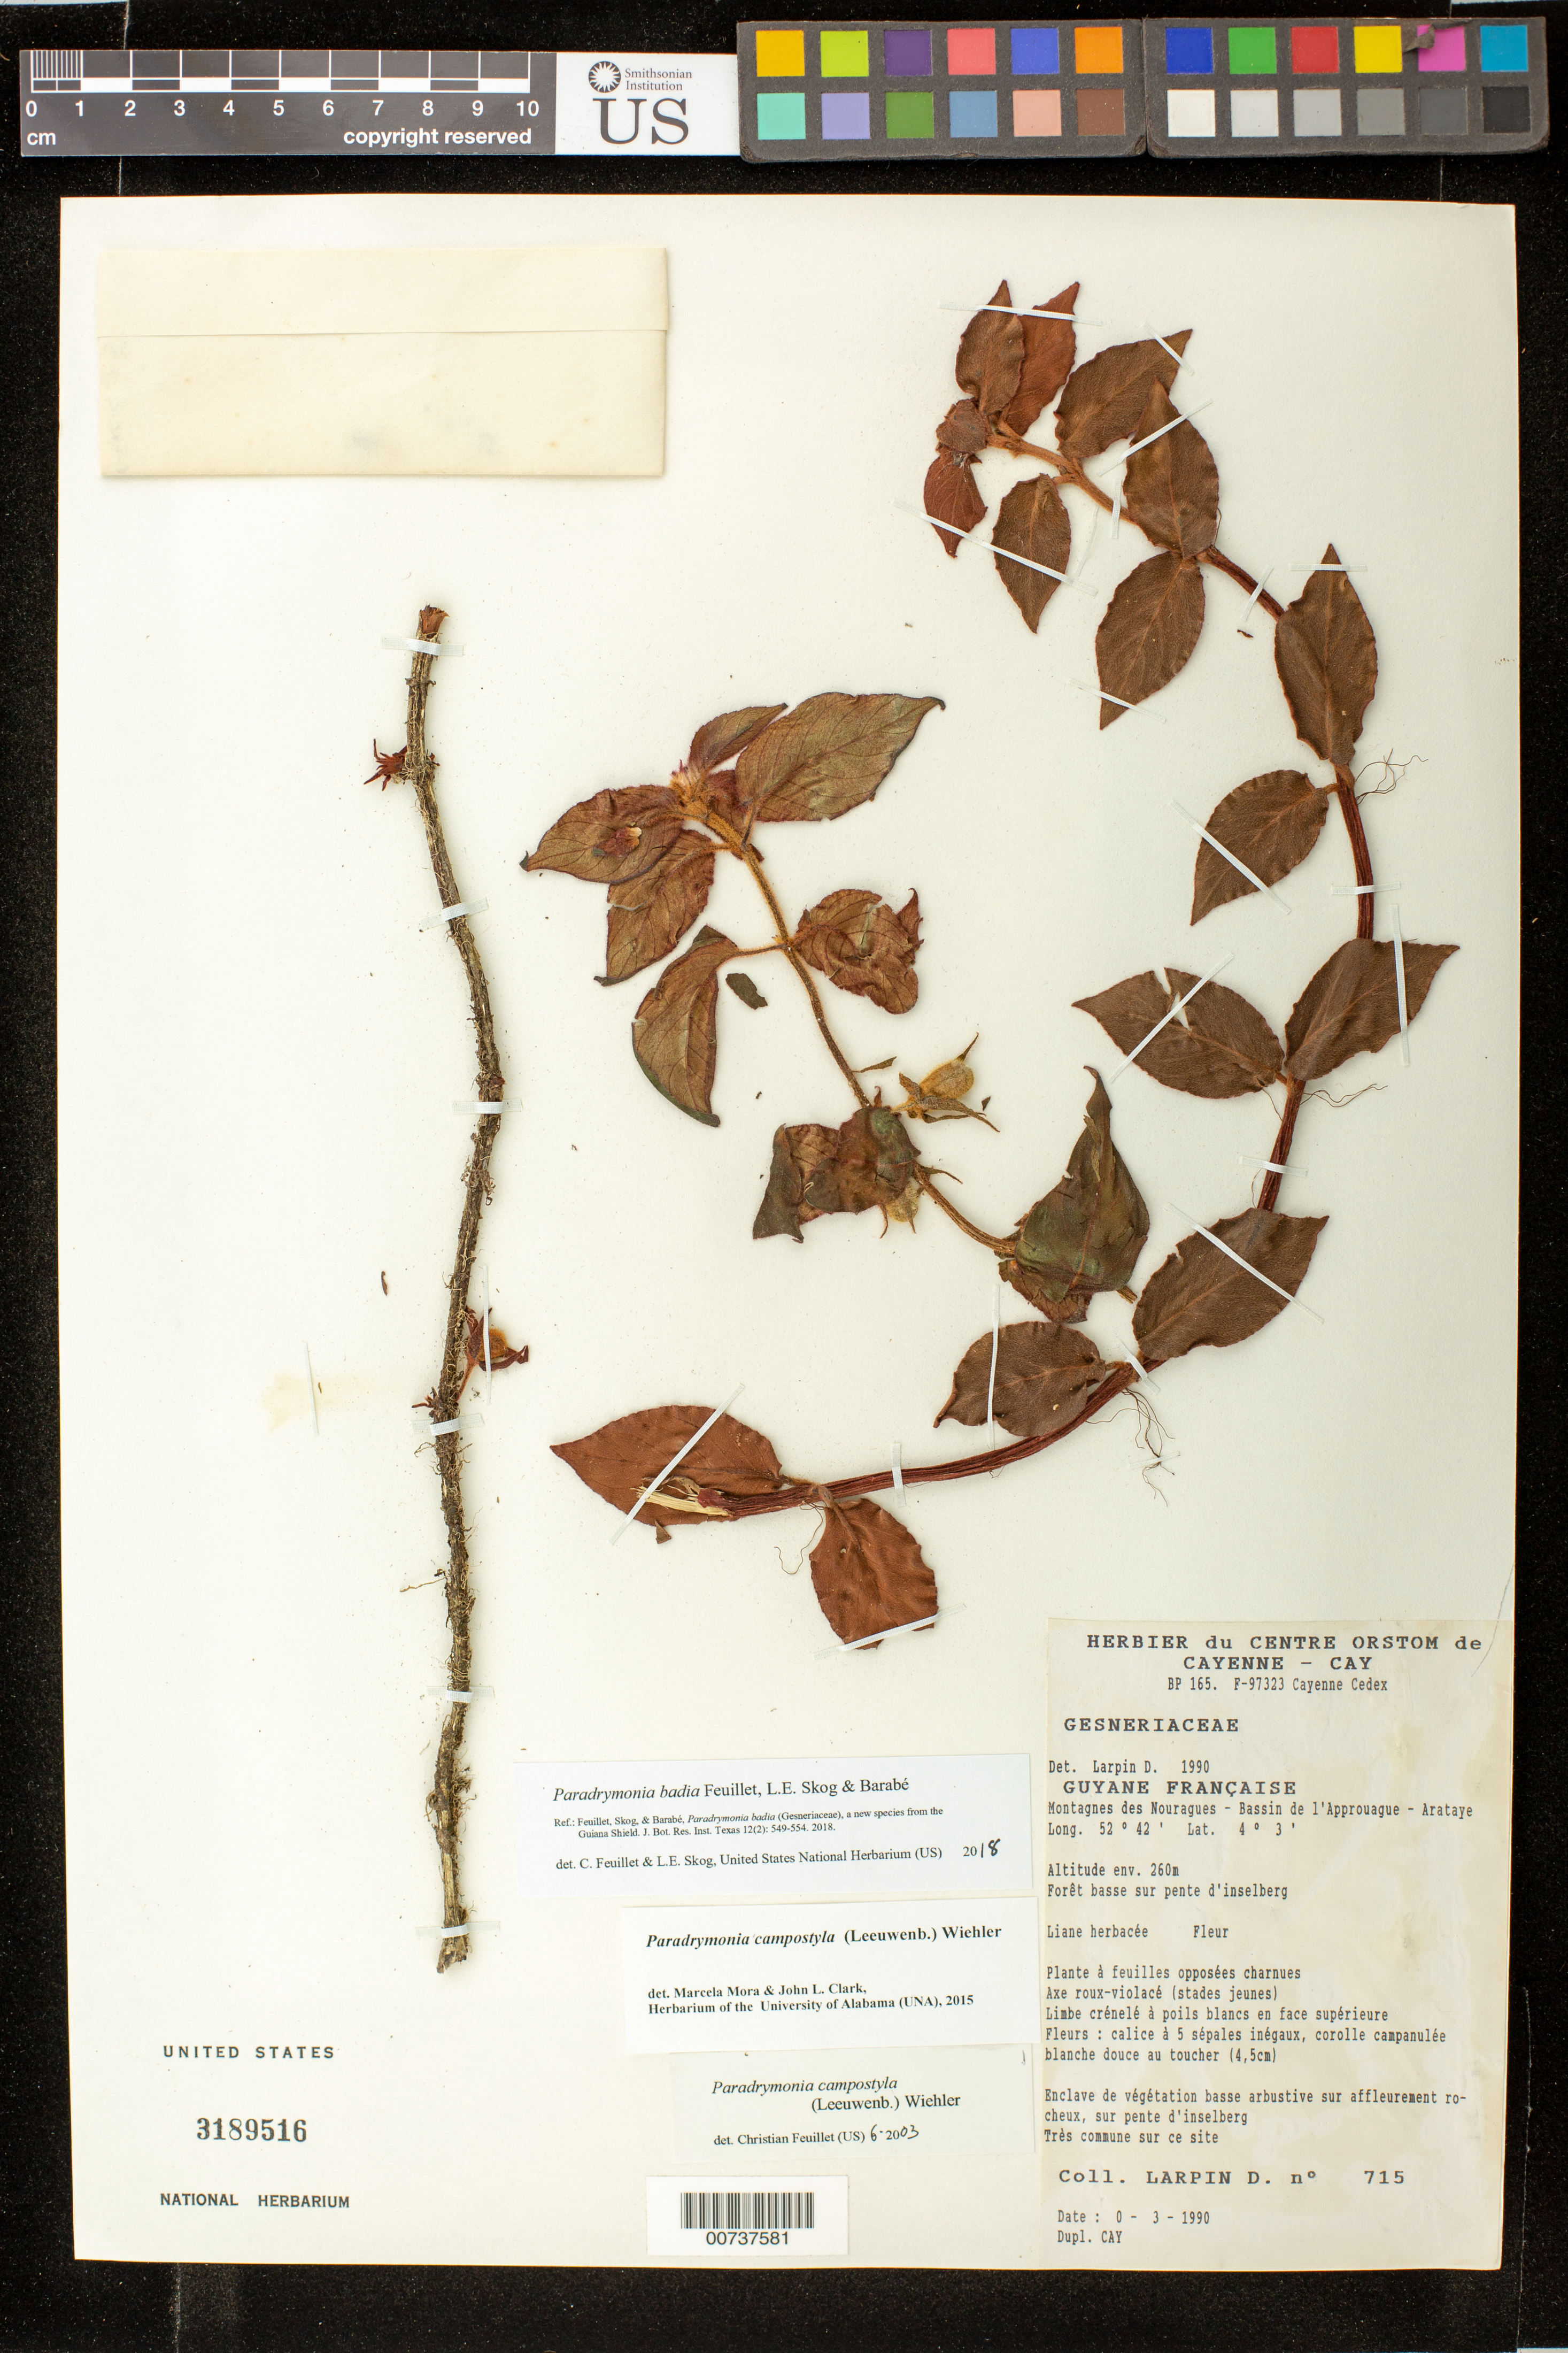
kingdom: Plantae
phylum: Tracheophyta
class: Magnoliopsida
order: Lamiales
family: Gesneriaceae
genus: Paradrymonia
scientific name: Paradrymonia badia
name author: Feuillet et al.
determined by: Skog, Laurence E.; Feuillet, C.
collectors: D. Larpin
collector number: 715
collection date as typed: Mar 1990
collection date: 1990-03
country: French Guiana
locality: Montagnes des Nouragues - Bassin de l'Approuague - Arataye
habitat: Forêt basse sur pente d'inselberg; enclave de végétation basse arbustive sur affleurement rocheux, sur pente d'inselberg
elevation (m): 260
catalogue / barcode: US 3189516